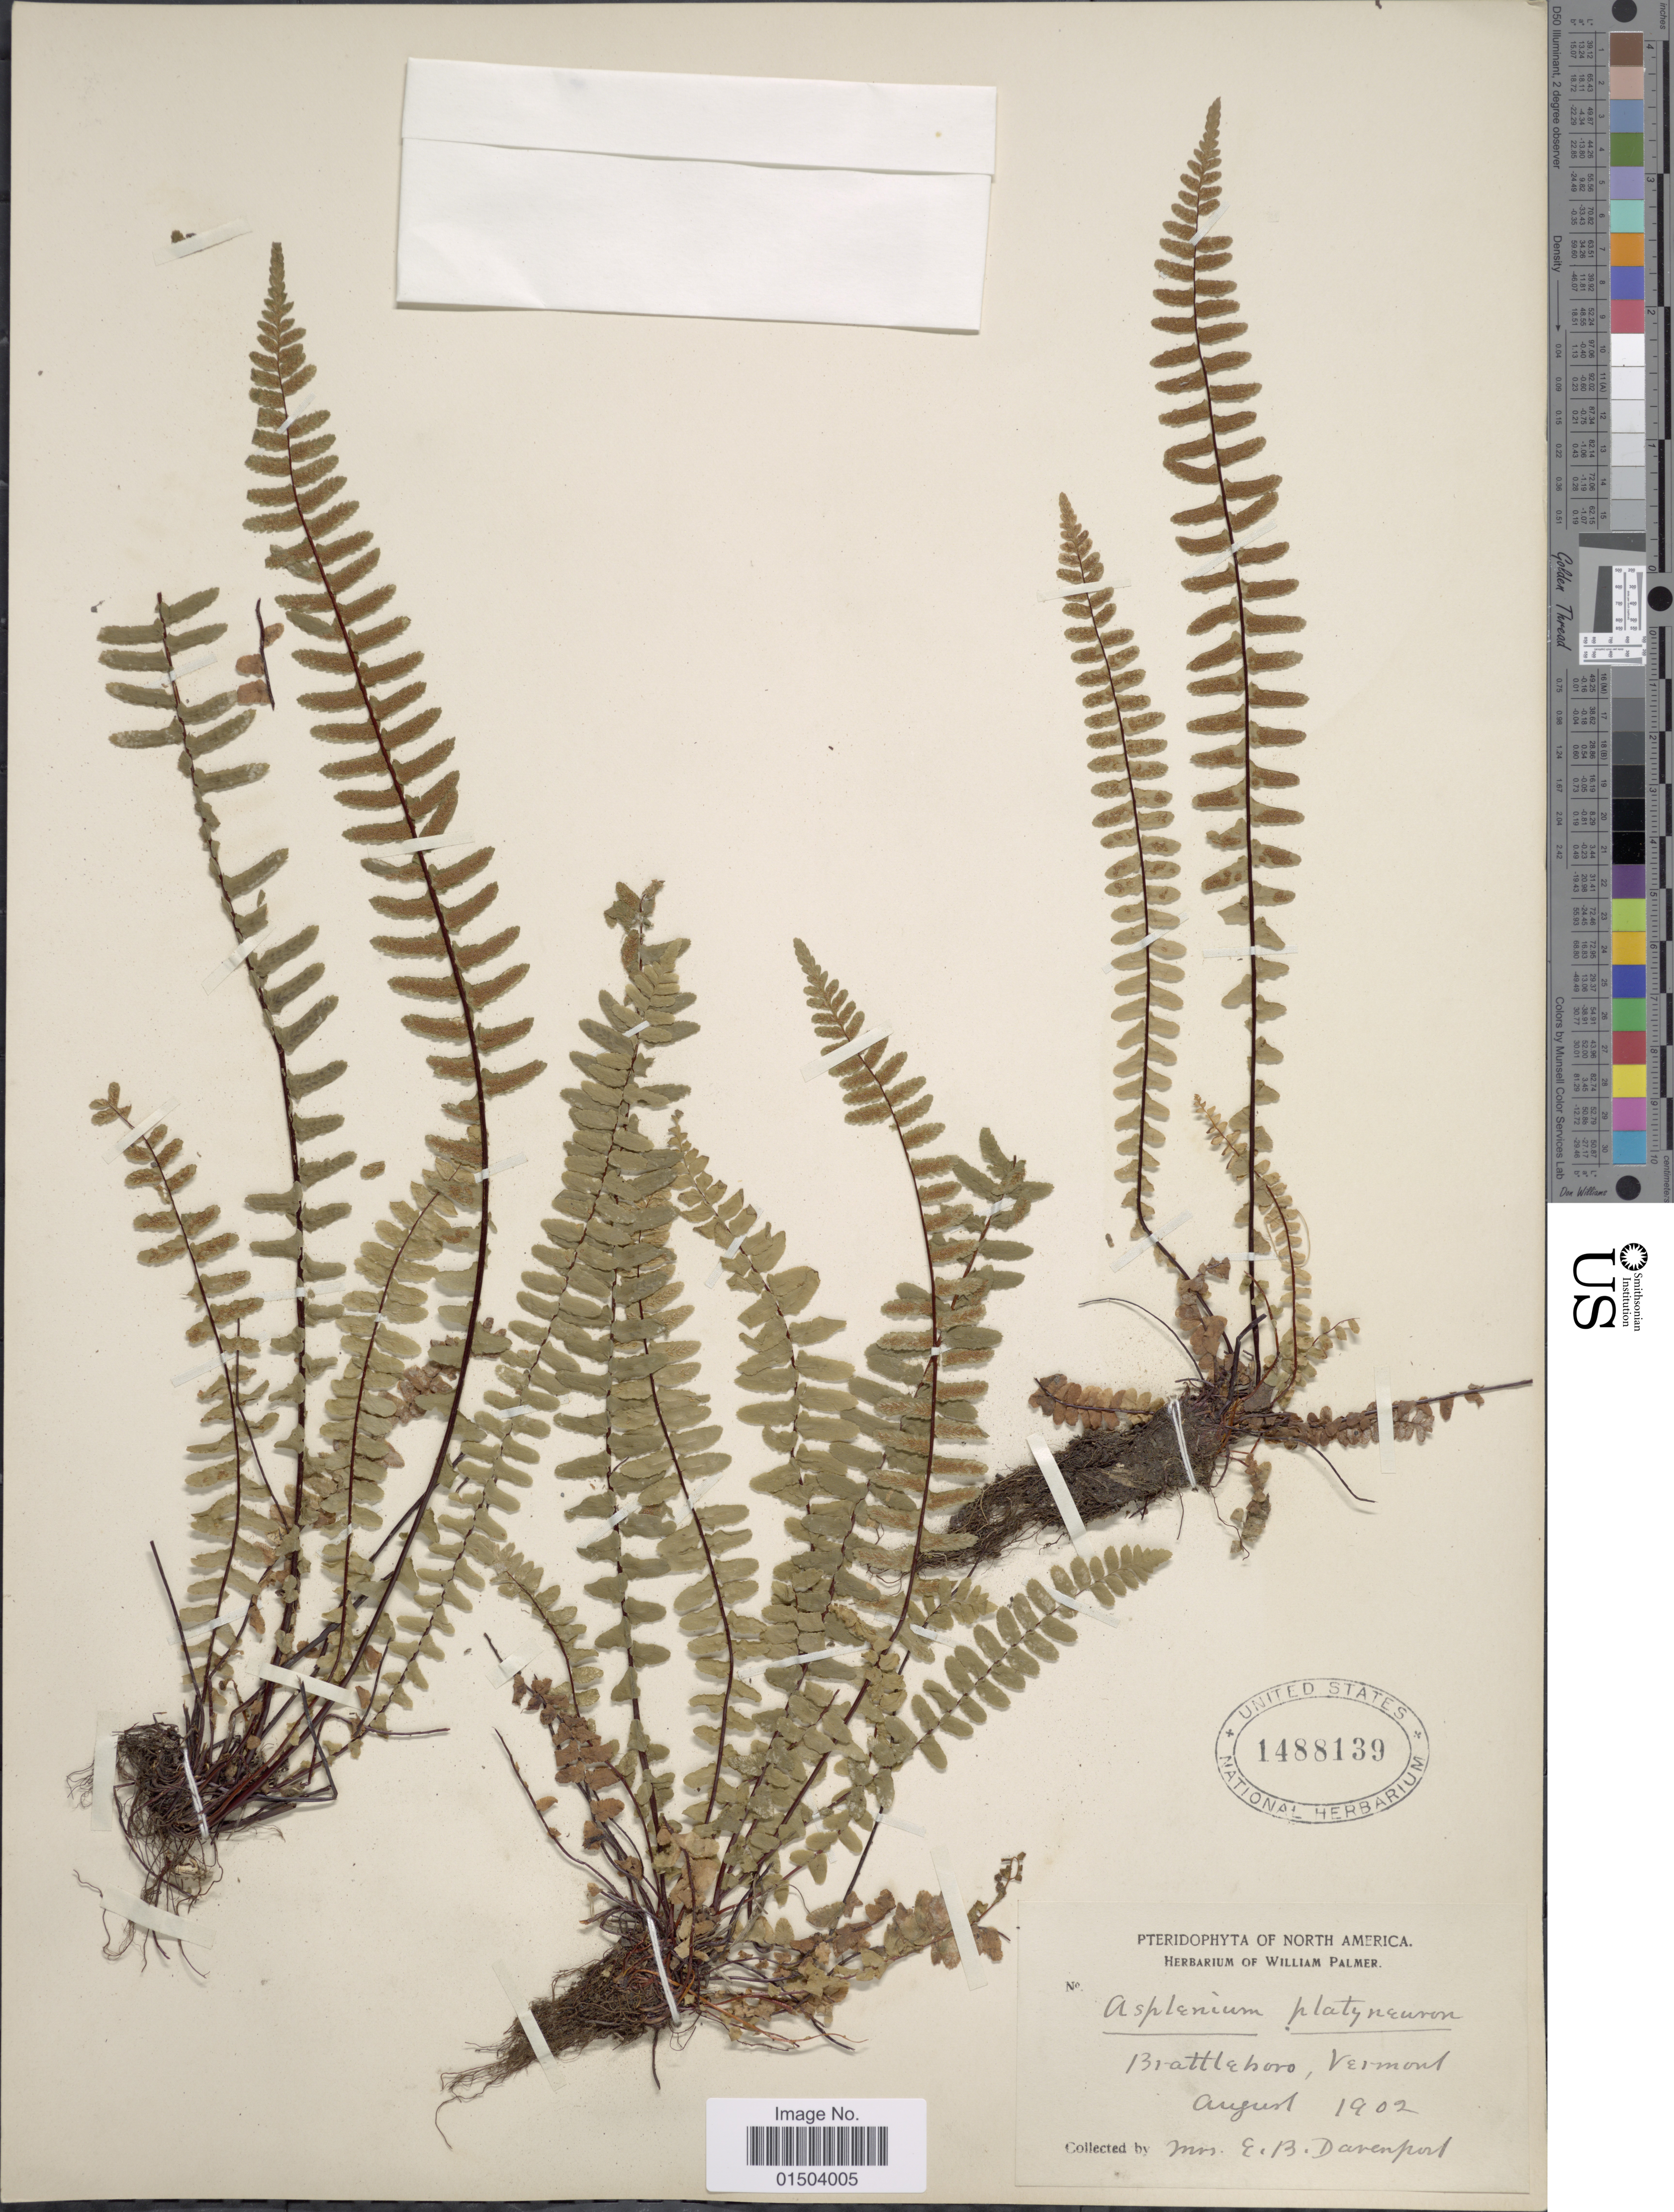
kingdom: Plantae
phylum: Tracheophyta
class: Polypodiopsida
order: Polypodiales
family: Aspleniaceae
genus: Asplenium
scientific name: Asplenium platyneuron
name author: (L.) Britton, Stearns & Poggenb.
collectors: E. Davenport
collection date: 1902-08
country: United States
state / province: Vermont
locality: Brattleboro.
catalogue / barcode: US 1488139